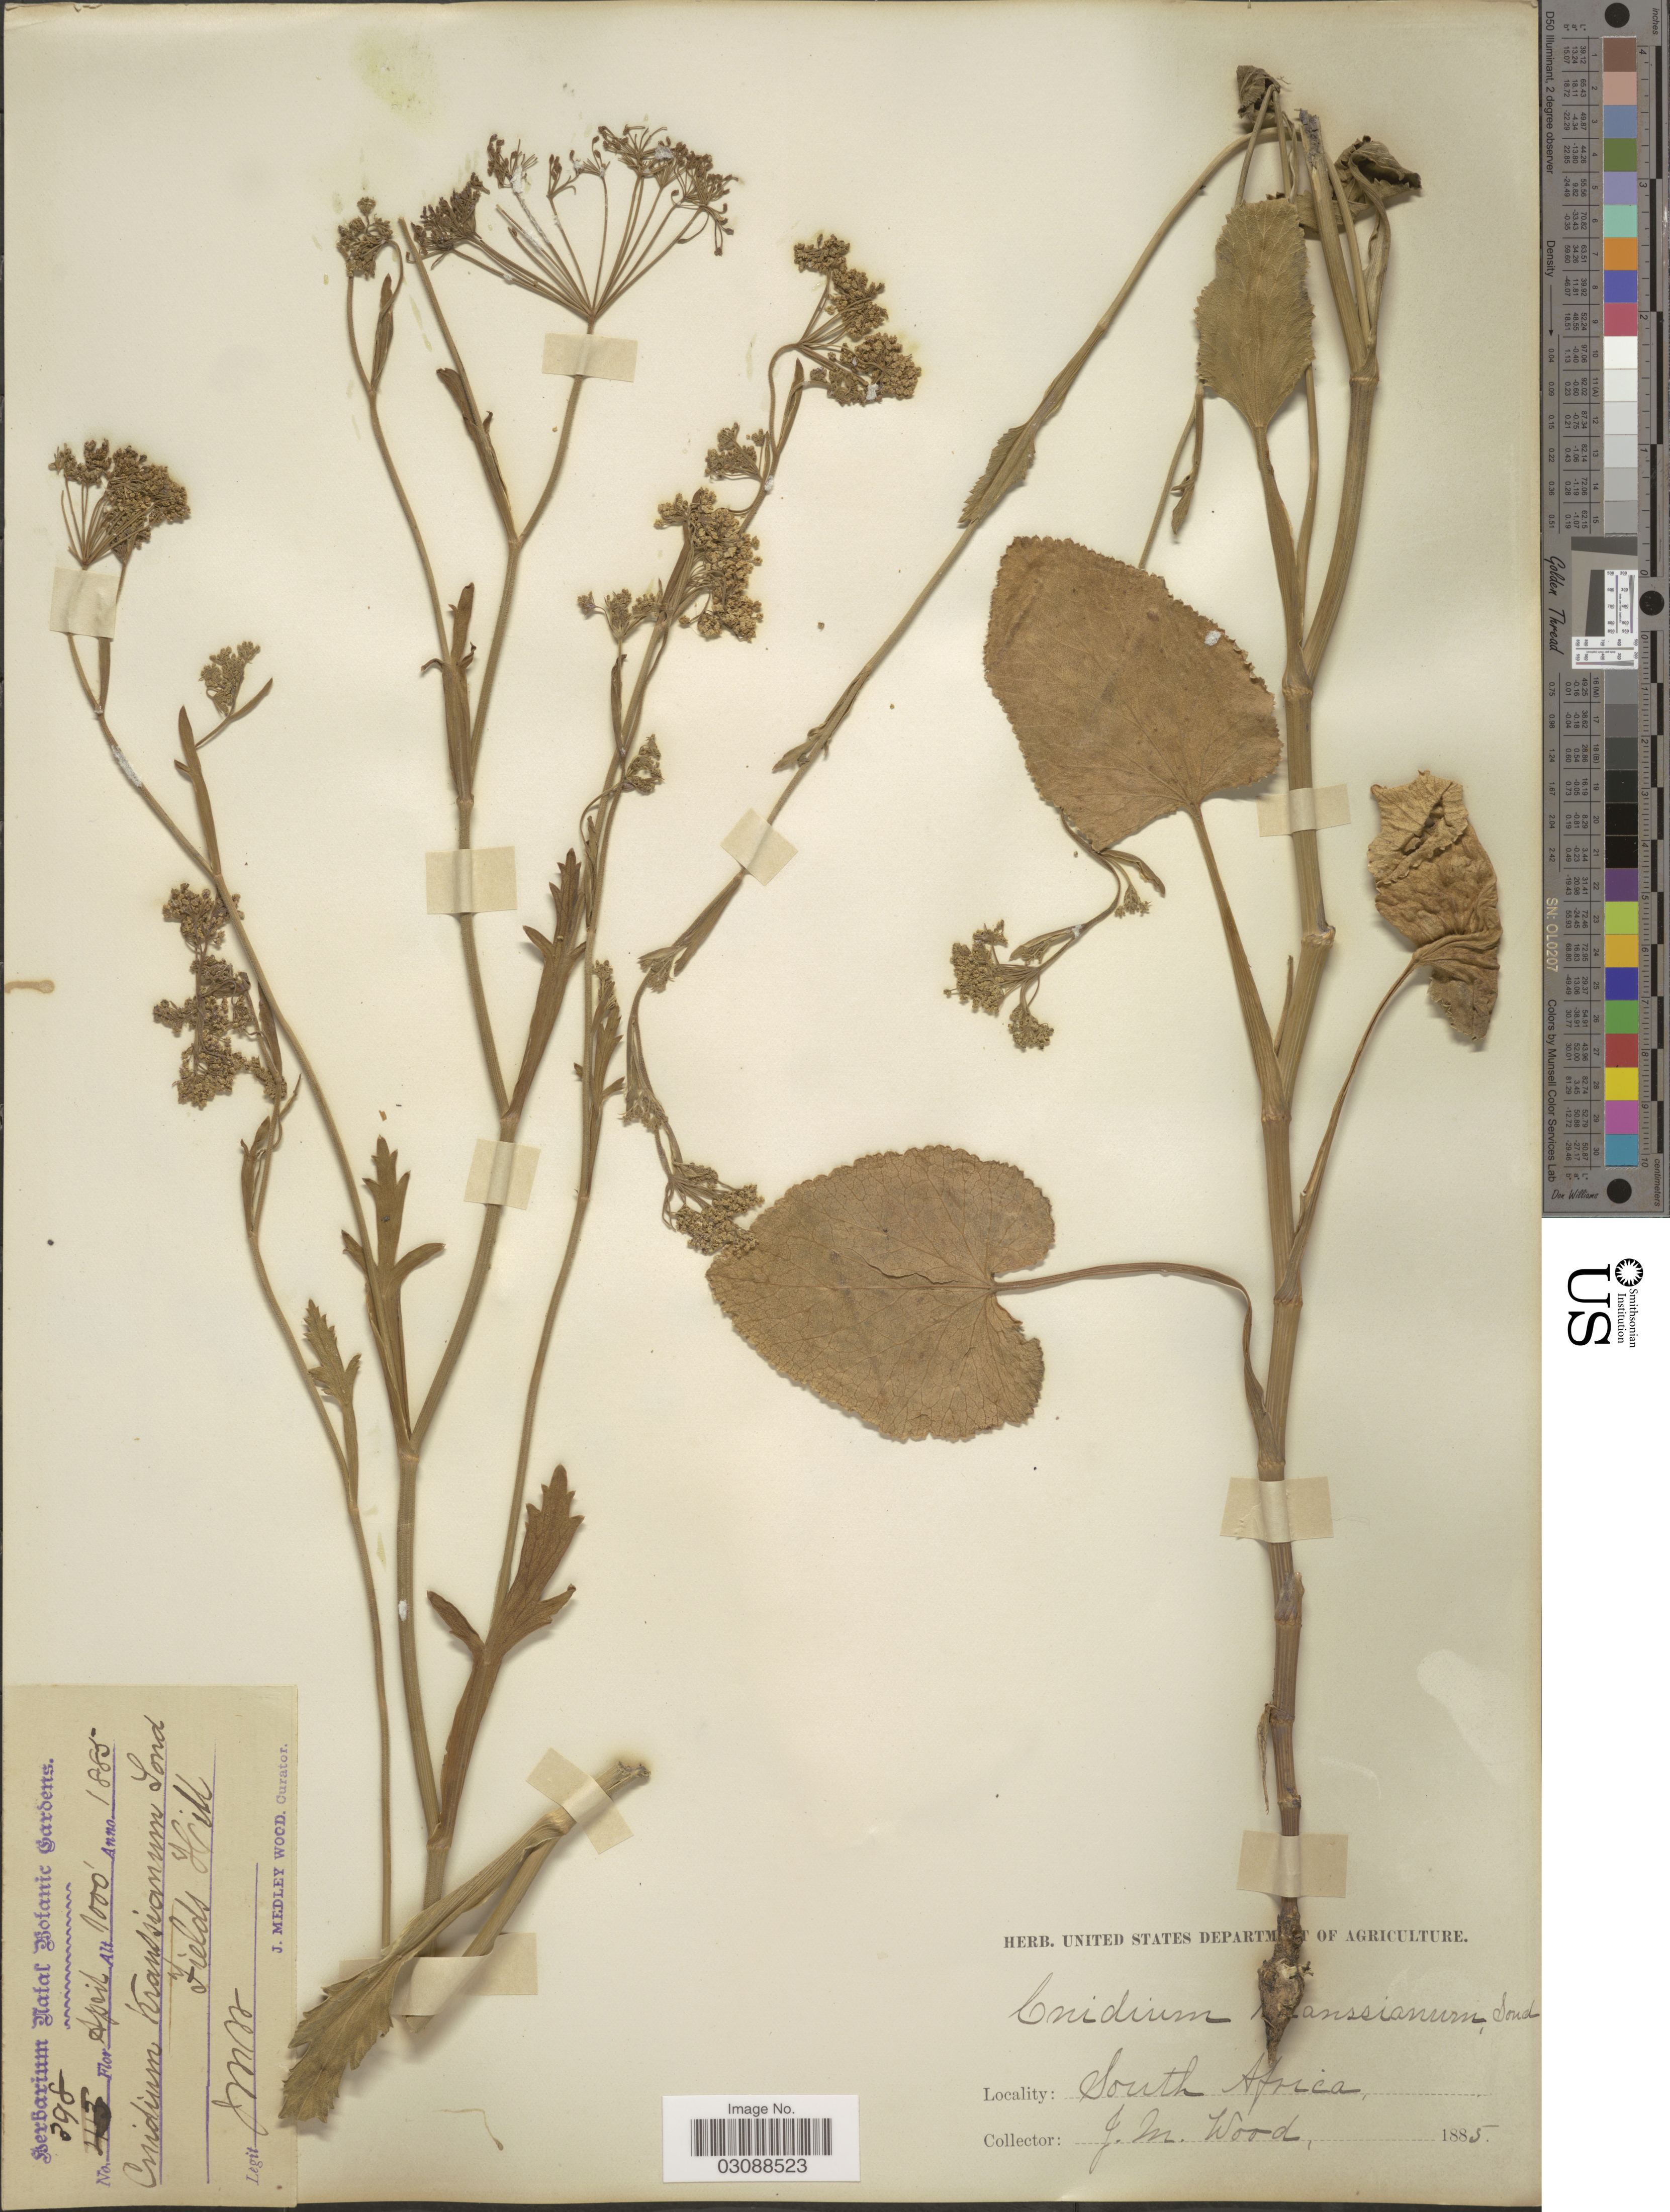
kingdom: Plantae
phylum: Tracheophyta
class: Magnoliopsida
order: Apiales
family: Apiaceae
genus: Cnidium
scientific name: Cnidium kraussianum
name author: Sond.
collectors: J. Medley Wood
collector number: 398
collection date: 1885-04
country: South Africa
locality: Fields Hill.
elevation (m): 305